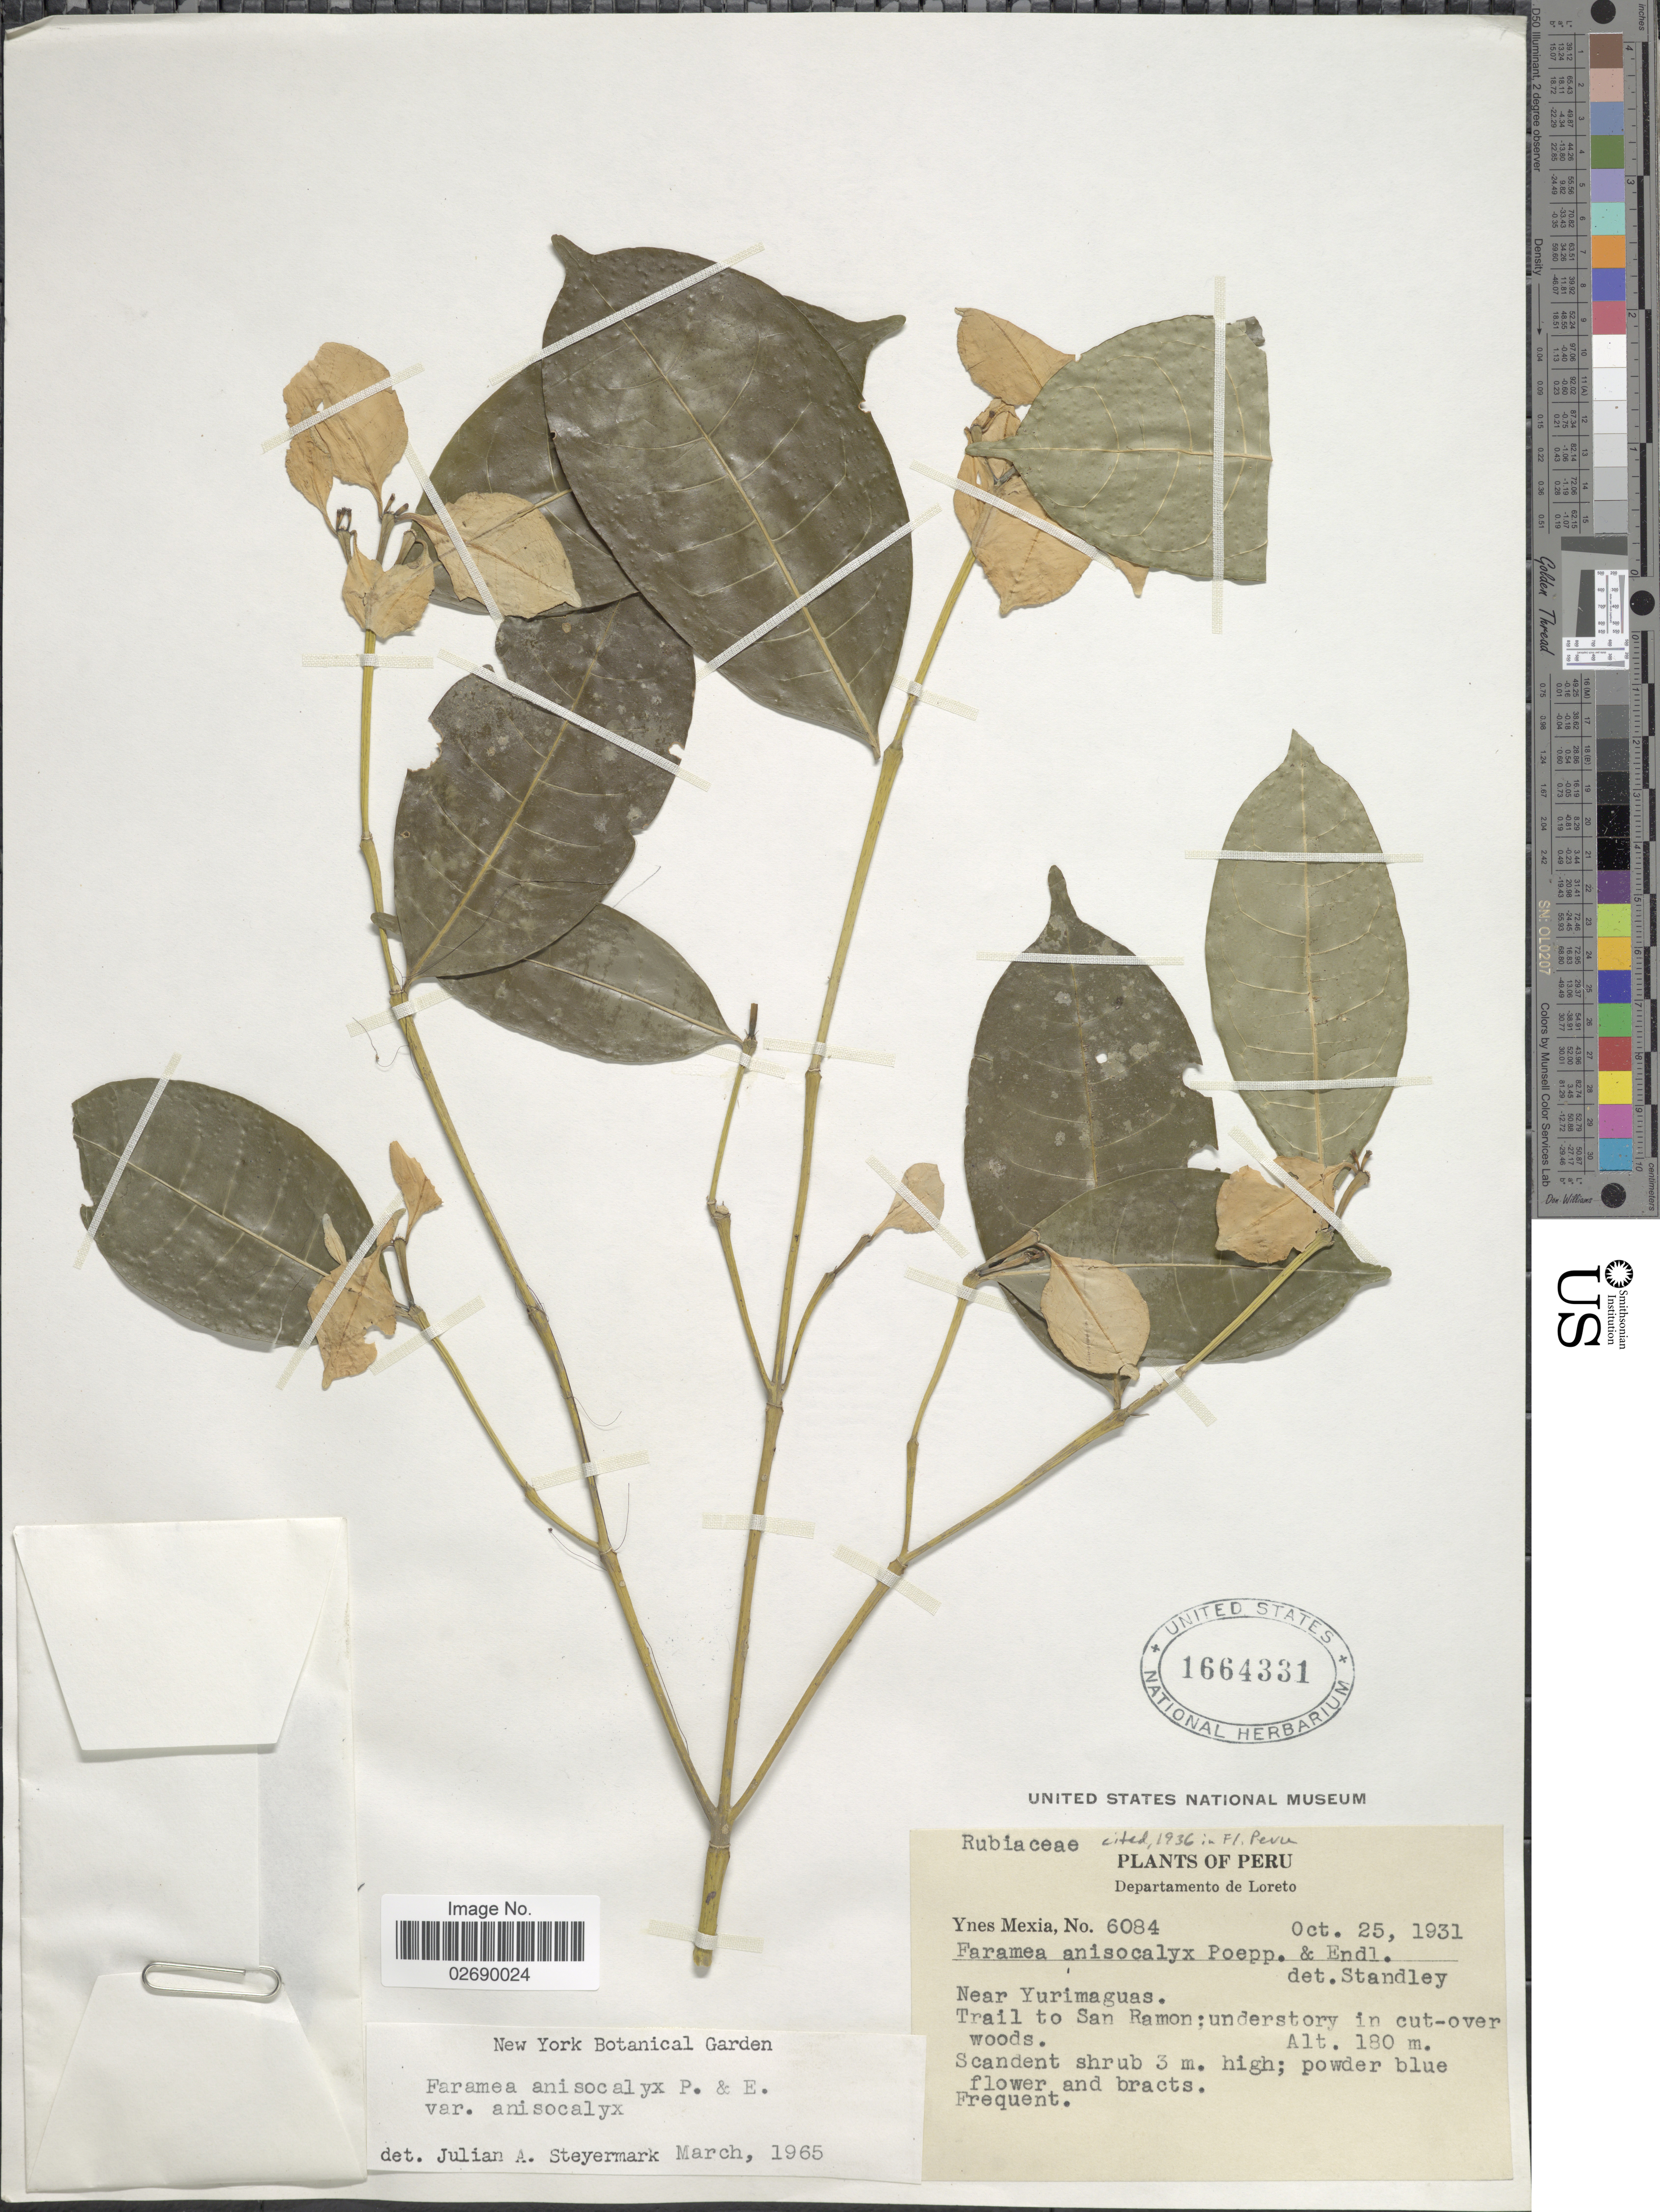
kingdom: Plantae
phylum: Tracheophyta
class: Magnoliopsida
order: Gentianales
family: Rubiaceae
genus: Faramea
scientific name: Faramea anisocalyx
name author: Poepp. & Endl.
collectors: Y. Mexia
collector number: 6084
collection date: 1931-10-25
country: Peru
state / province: Loreto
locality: Near Yurimaguas. Trail to San Ramon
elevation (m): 180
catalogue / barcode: US 1664331